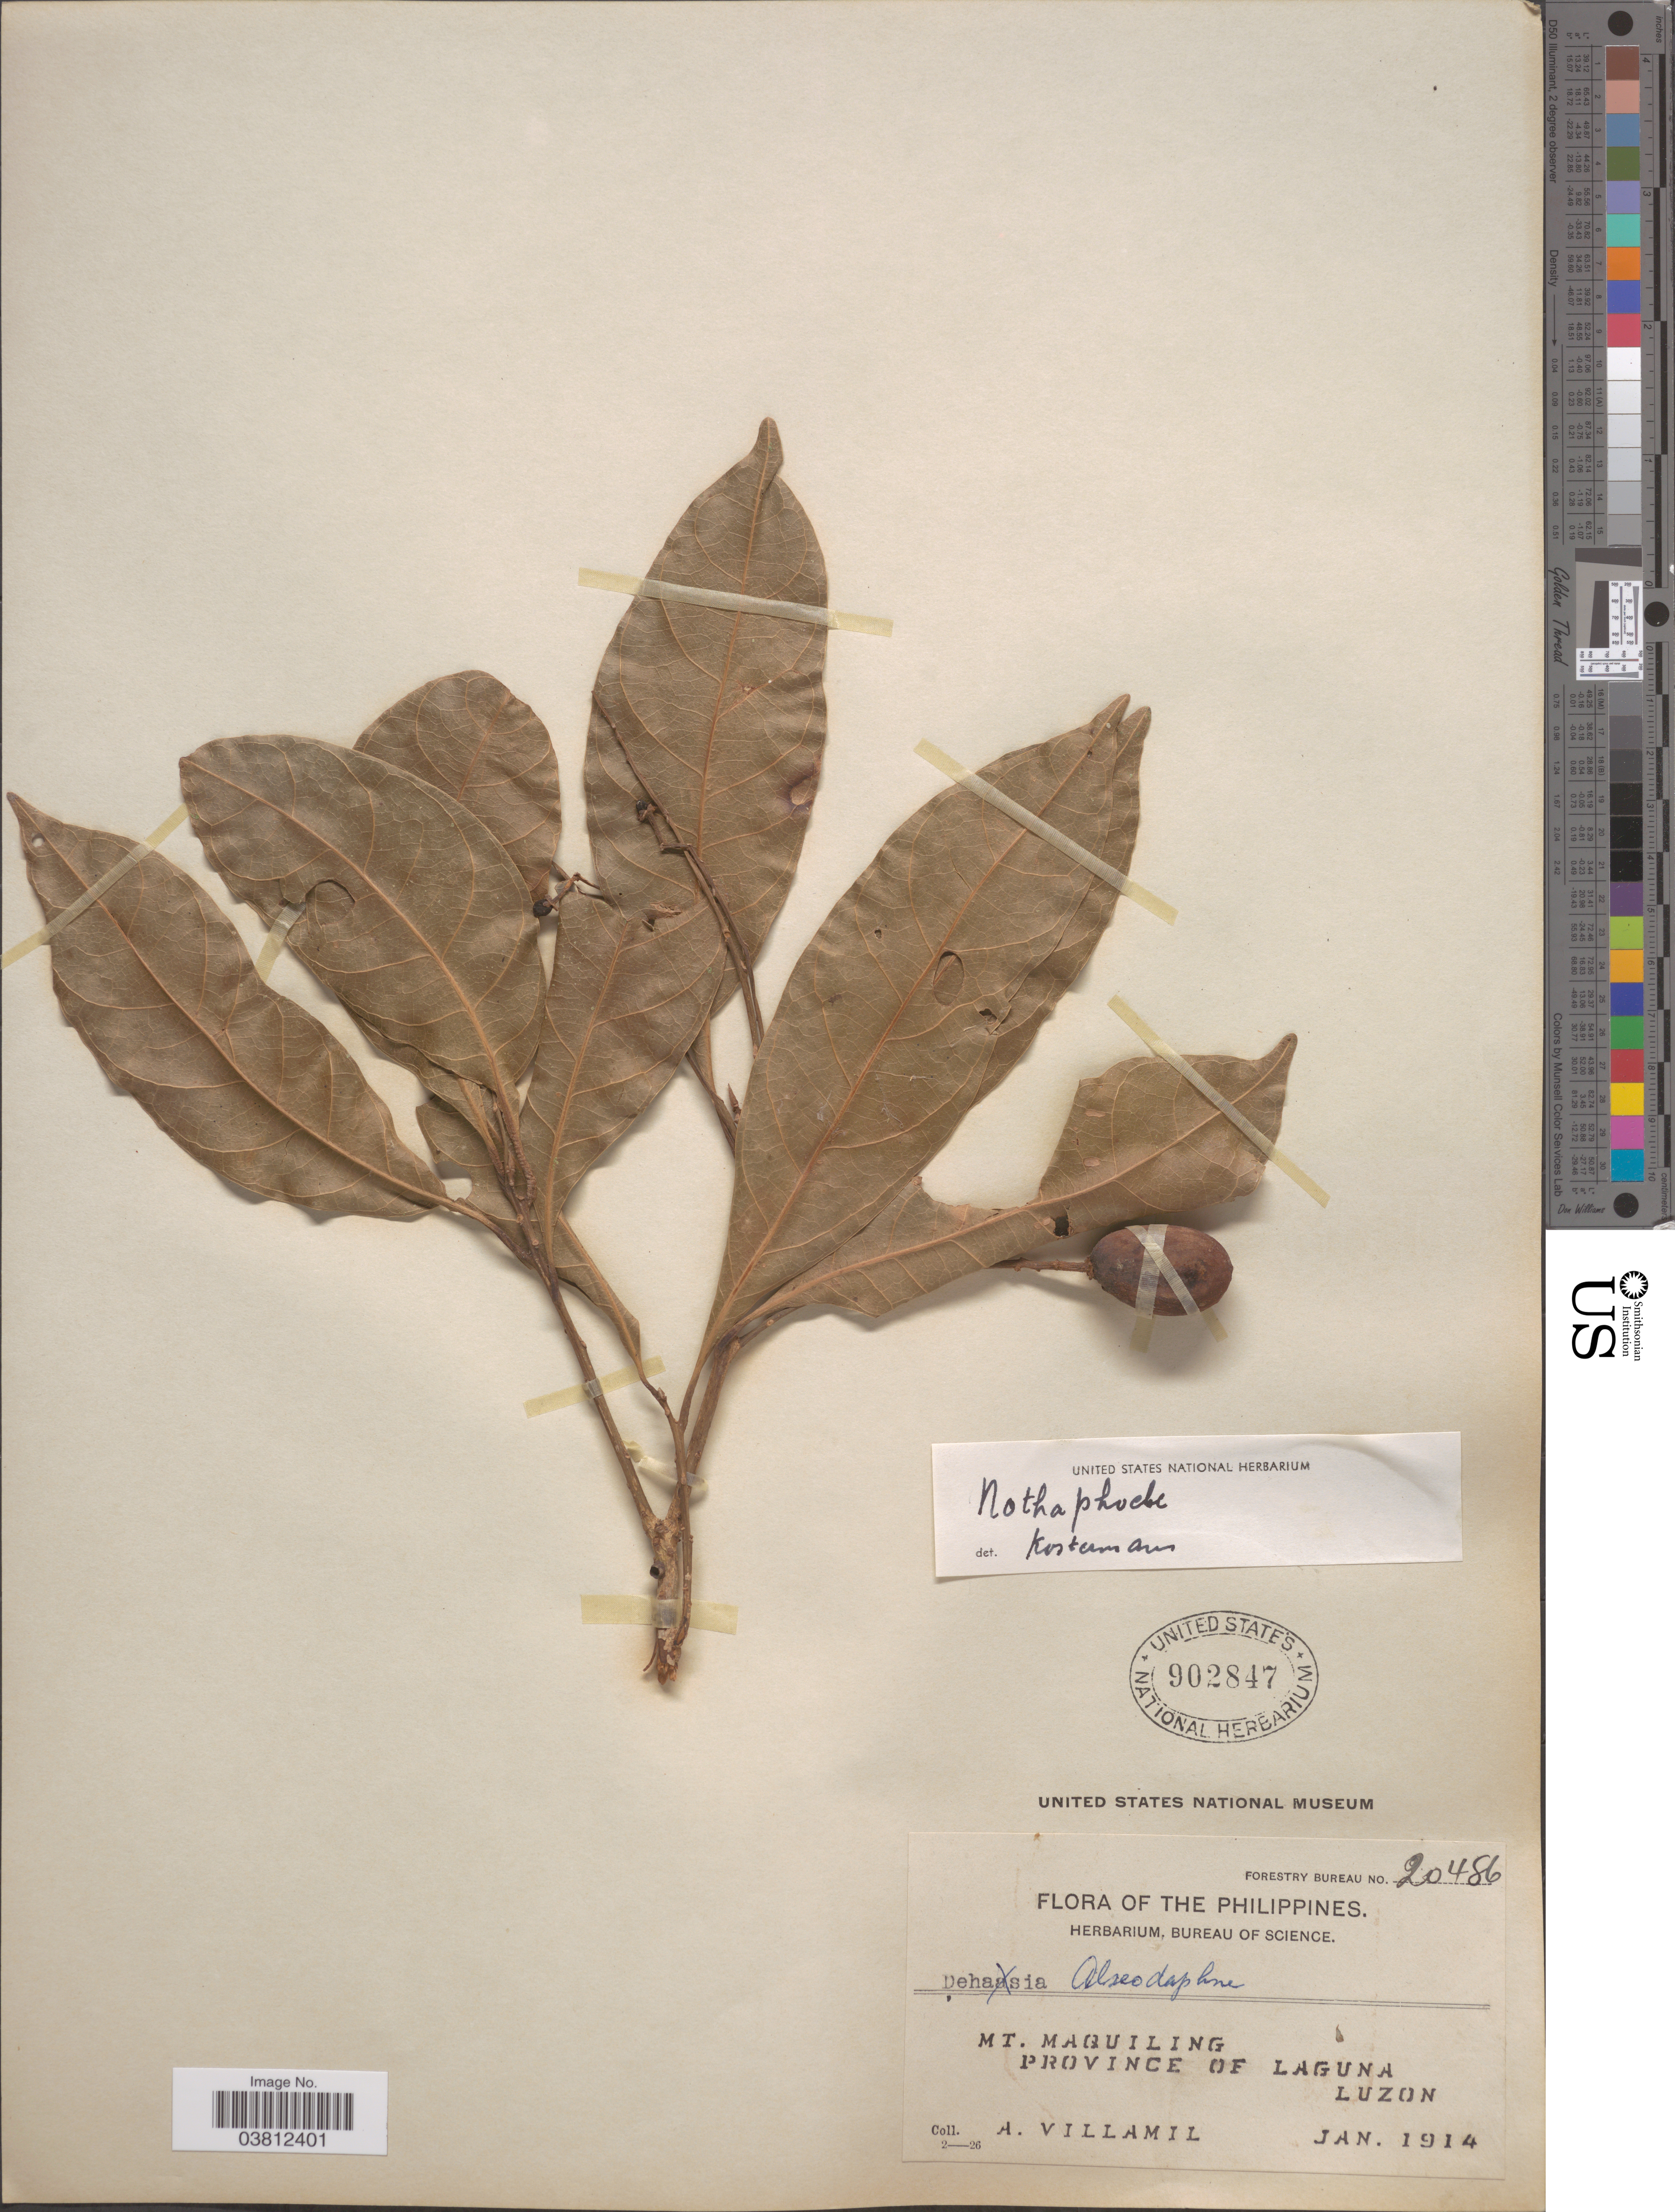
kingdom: Plantae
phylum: Tracheophyta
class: Magnoliopsida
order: Laurales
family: Lauraceae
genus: Nothaphoebe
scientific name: Nothaphoebe leytensis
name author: (Elmer) Merr.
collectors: A. Villamil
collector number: Forestry Bureau 20486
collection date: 1914-01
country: Philippines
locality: Mt. Maquiling. Province of Laguna. Luzon.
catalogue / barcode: US 902847